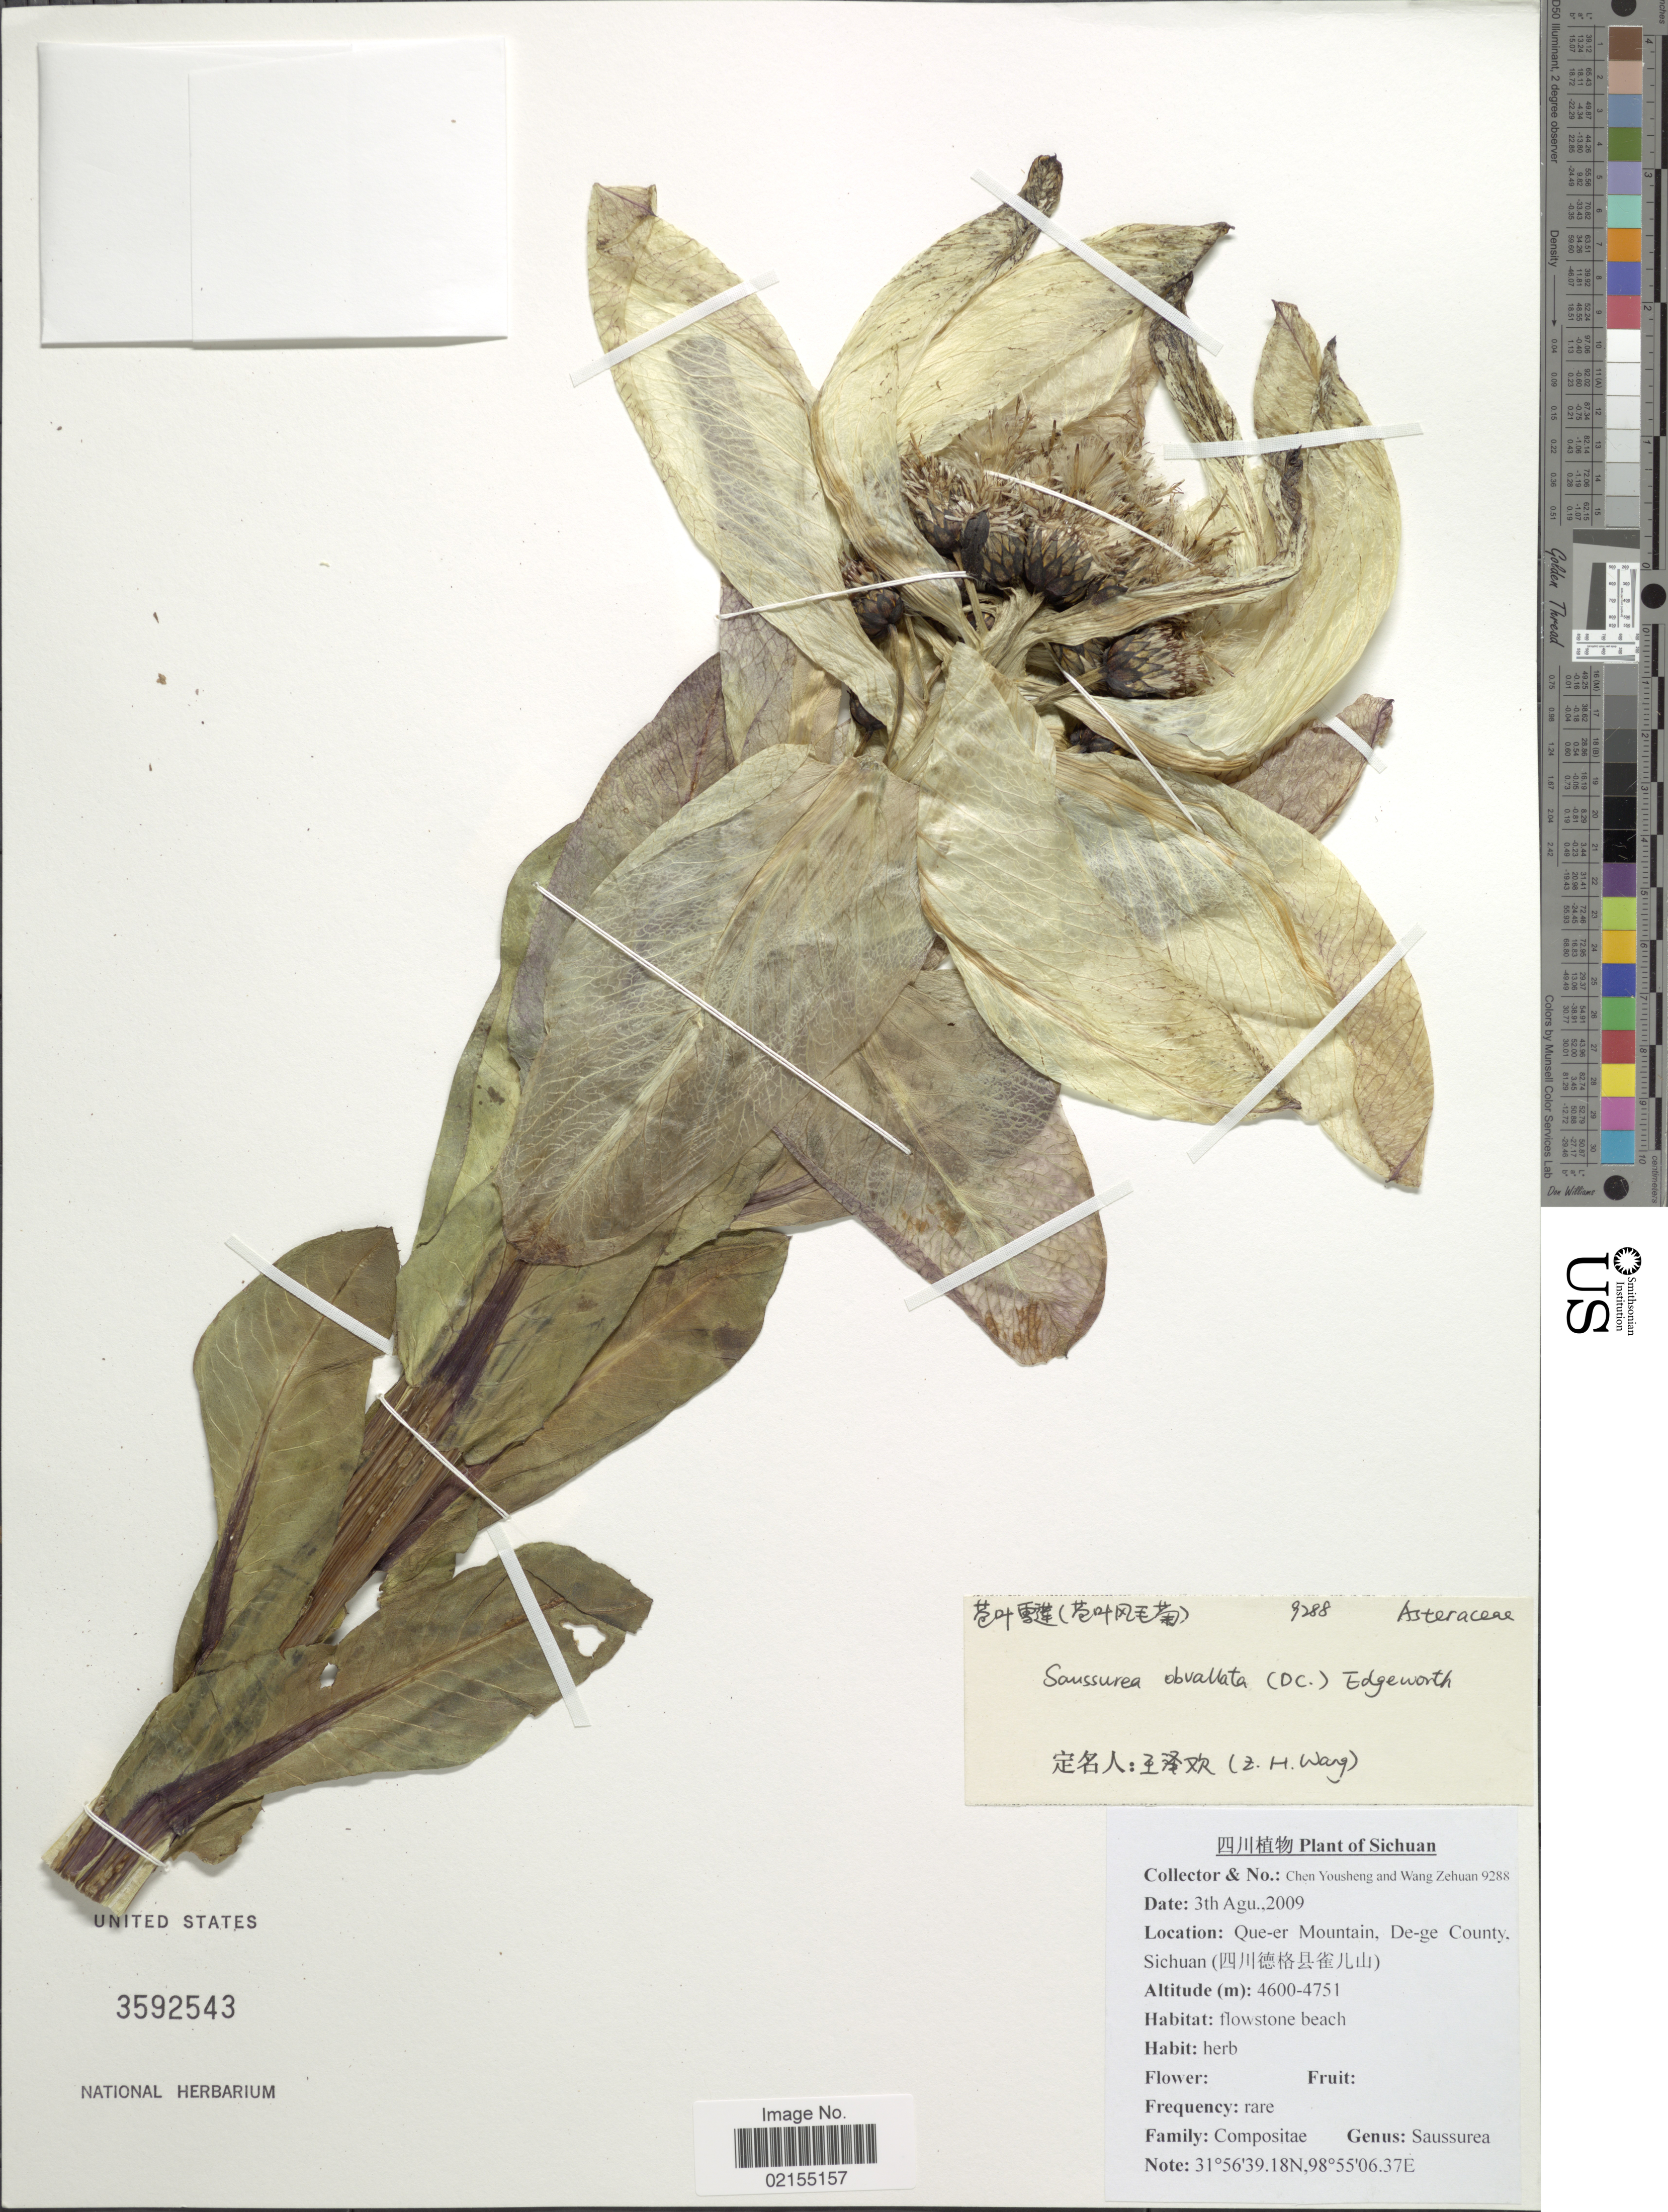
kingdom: Plantae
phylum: Tracheophyta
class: Magnoliopsida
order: Asterales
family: Asteraceae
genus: Saussurea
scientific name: Saussurea obvallata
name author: (DC.) Edgew.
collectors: C. Yousheng & W. Zehuan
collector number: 9288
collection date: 2009-08-03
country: China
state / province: Sichuan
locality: Que-er Mountain, De-ge County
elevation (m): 4600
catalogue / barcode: US 3592543